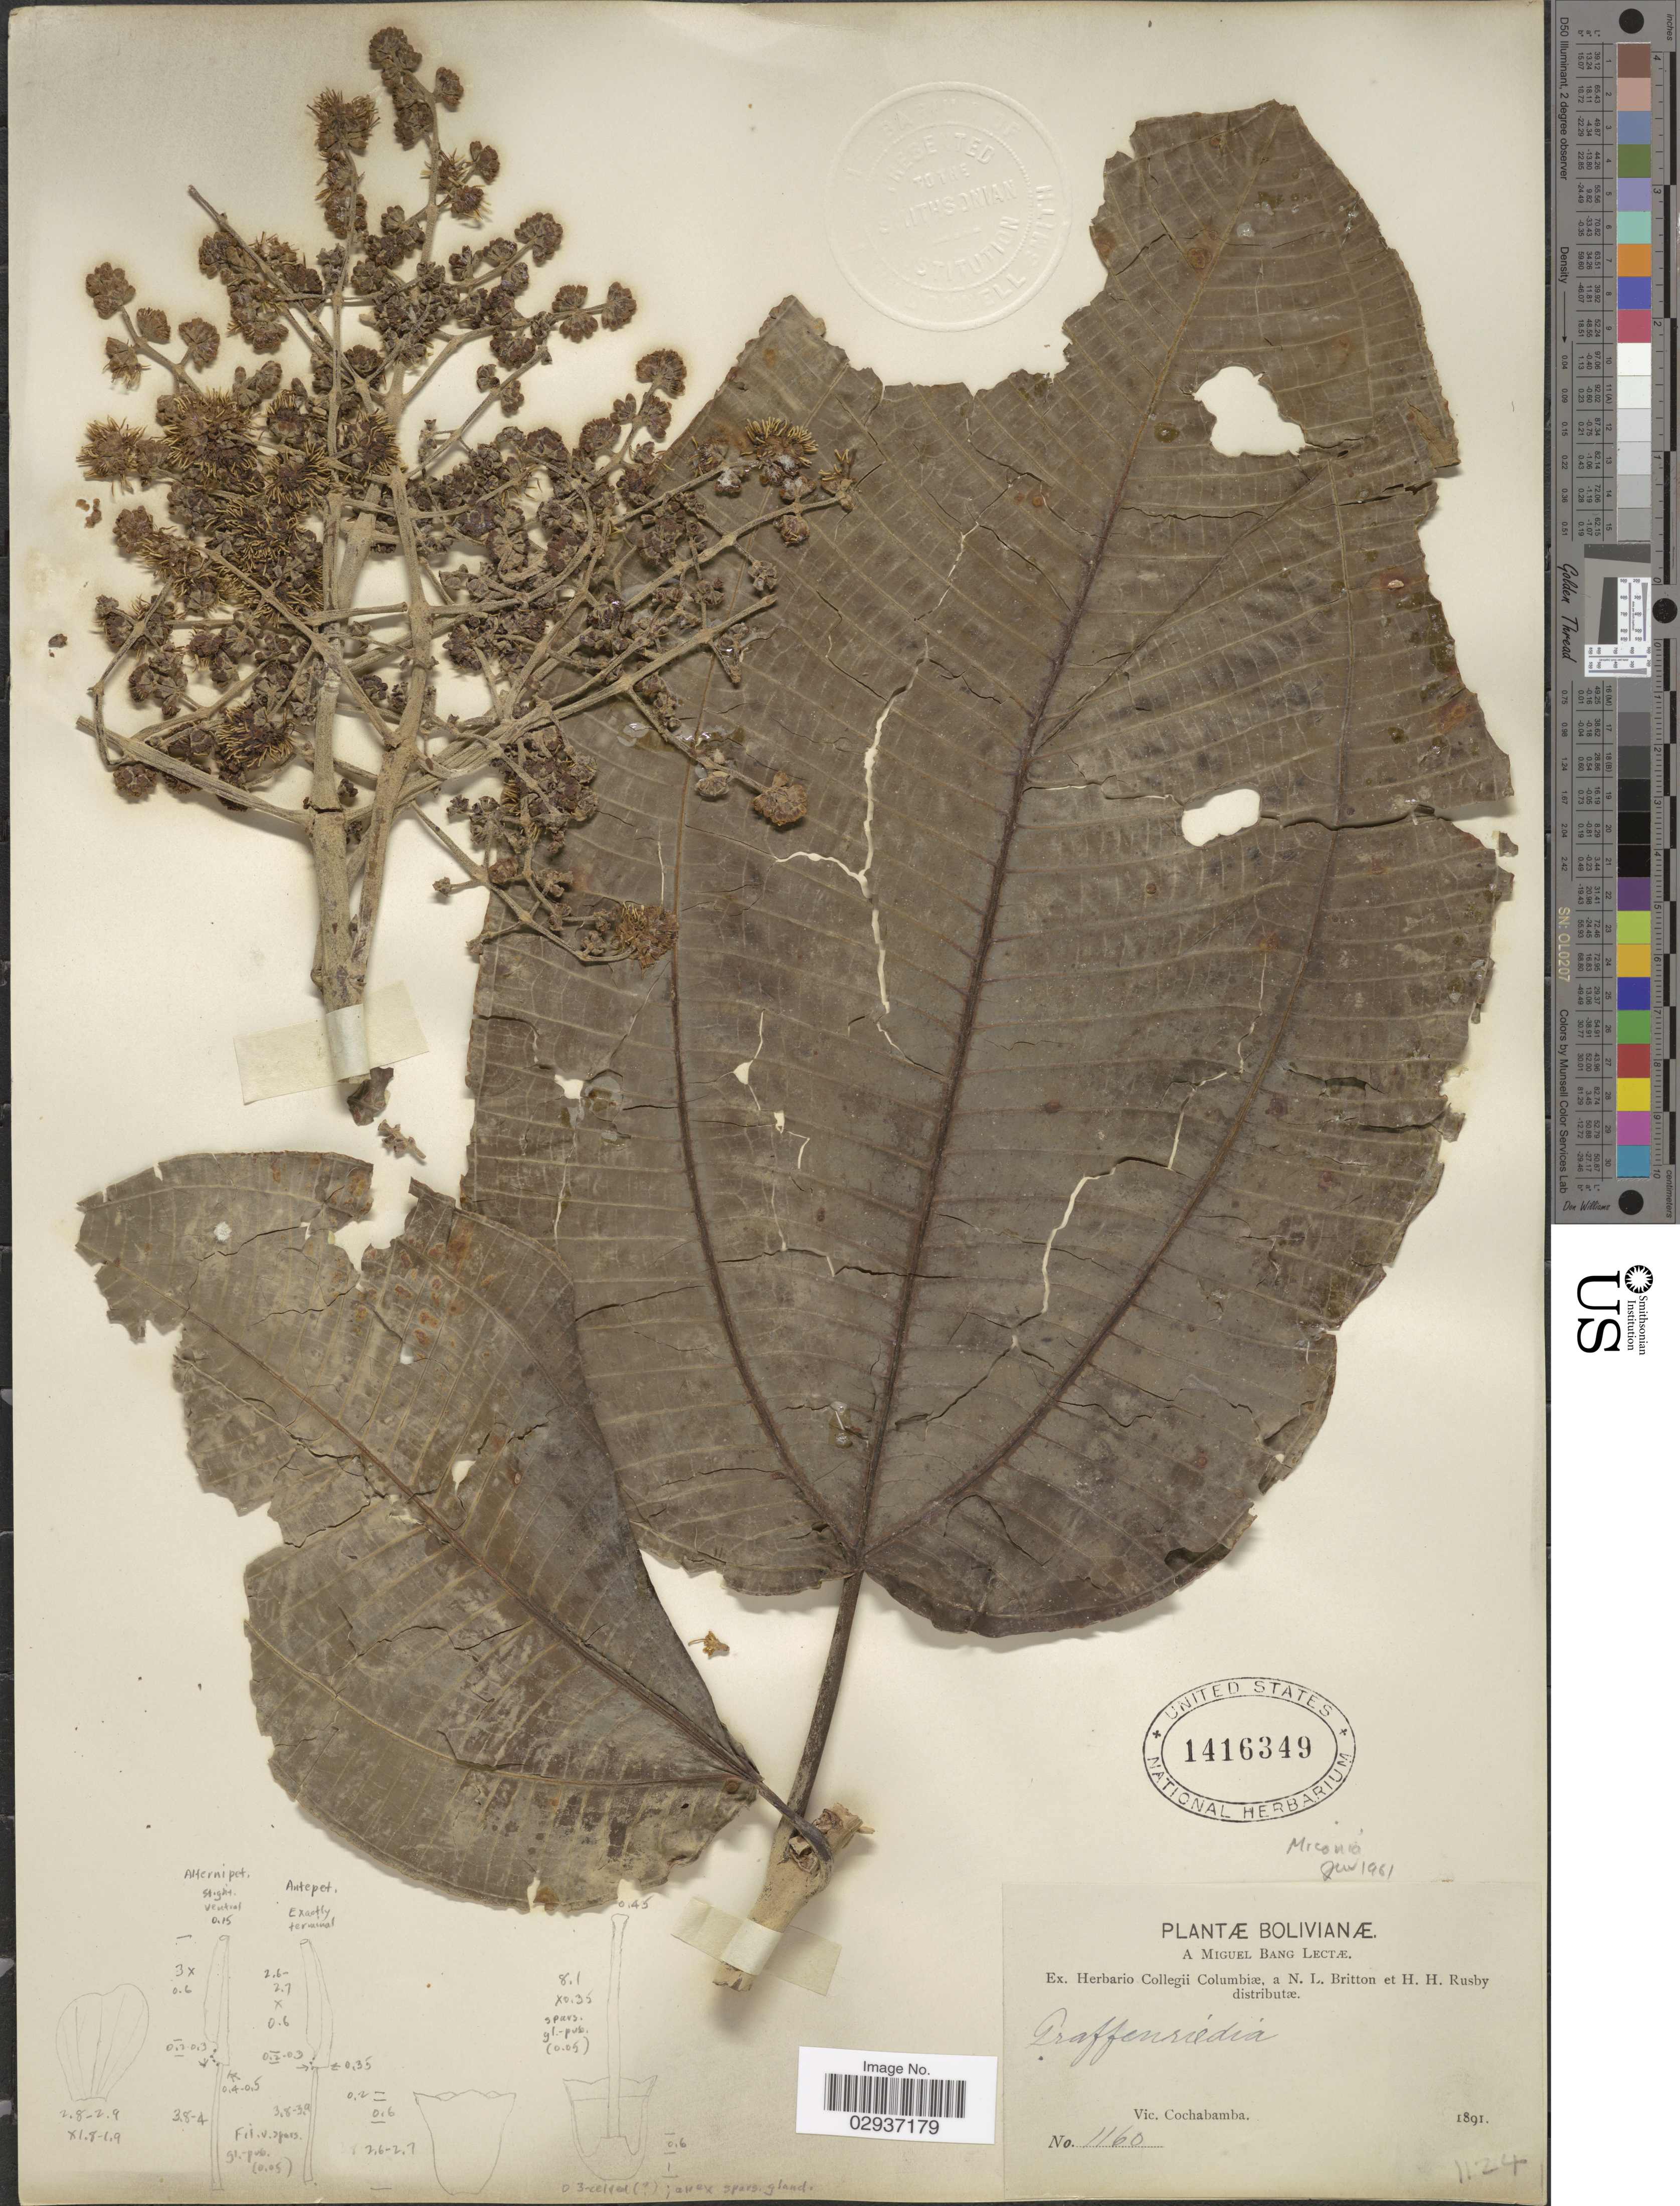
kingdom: Plantae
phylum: Tracheophyta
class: Magnoliopsida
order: Myrtales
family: Melastomataceae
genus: Miconia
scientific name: Miconia calvescens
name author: DC.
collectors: M. Bang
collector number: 1160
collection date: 1891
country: Bolivia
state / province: Cochabamba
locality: Vic. Cochabamba.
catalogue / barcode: US 1416349